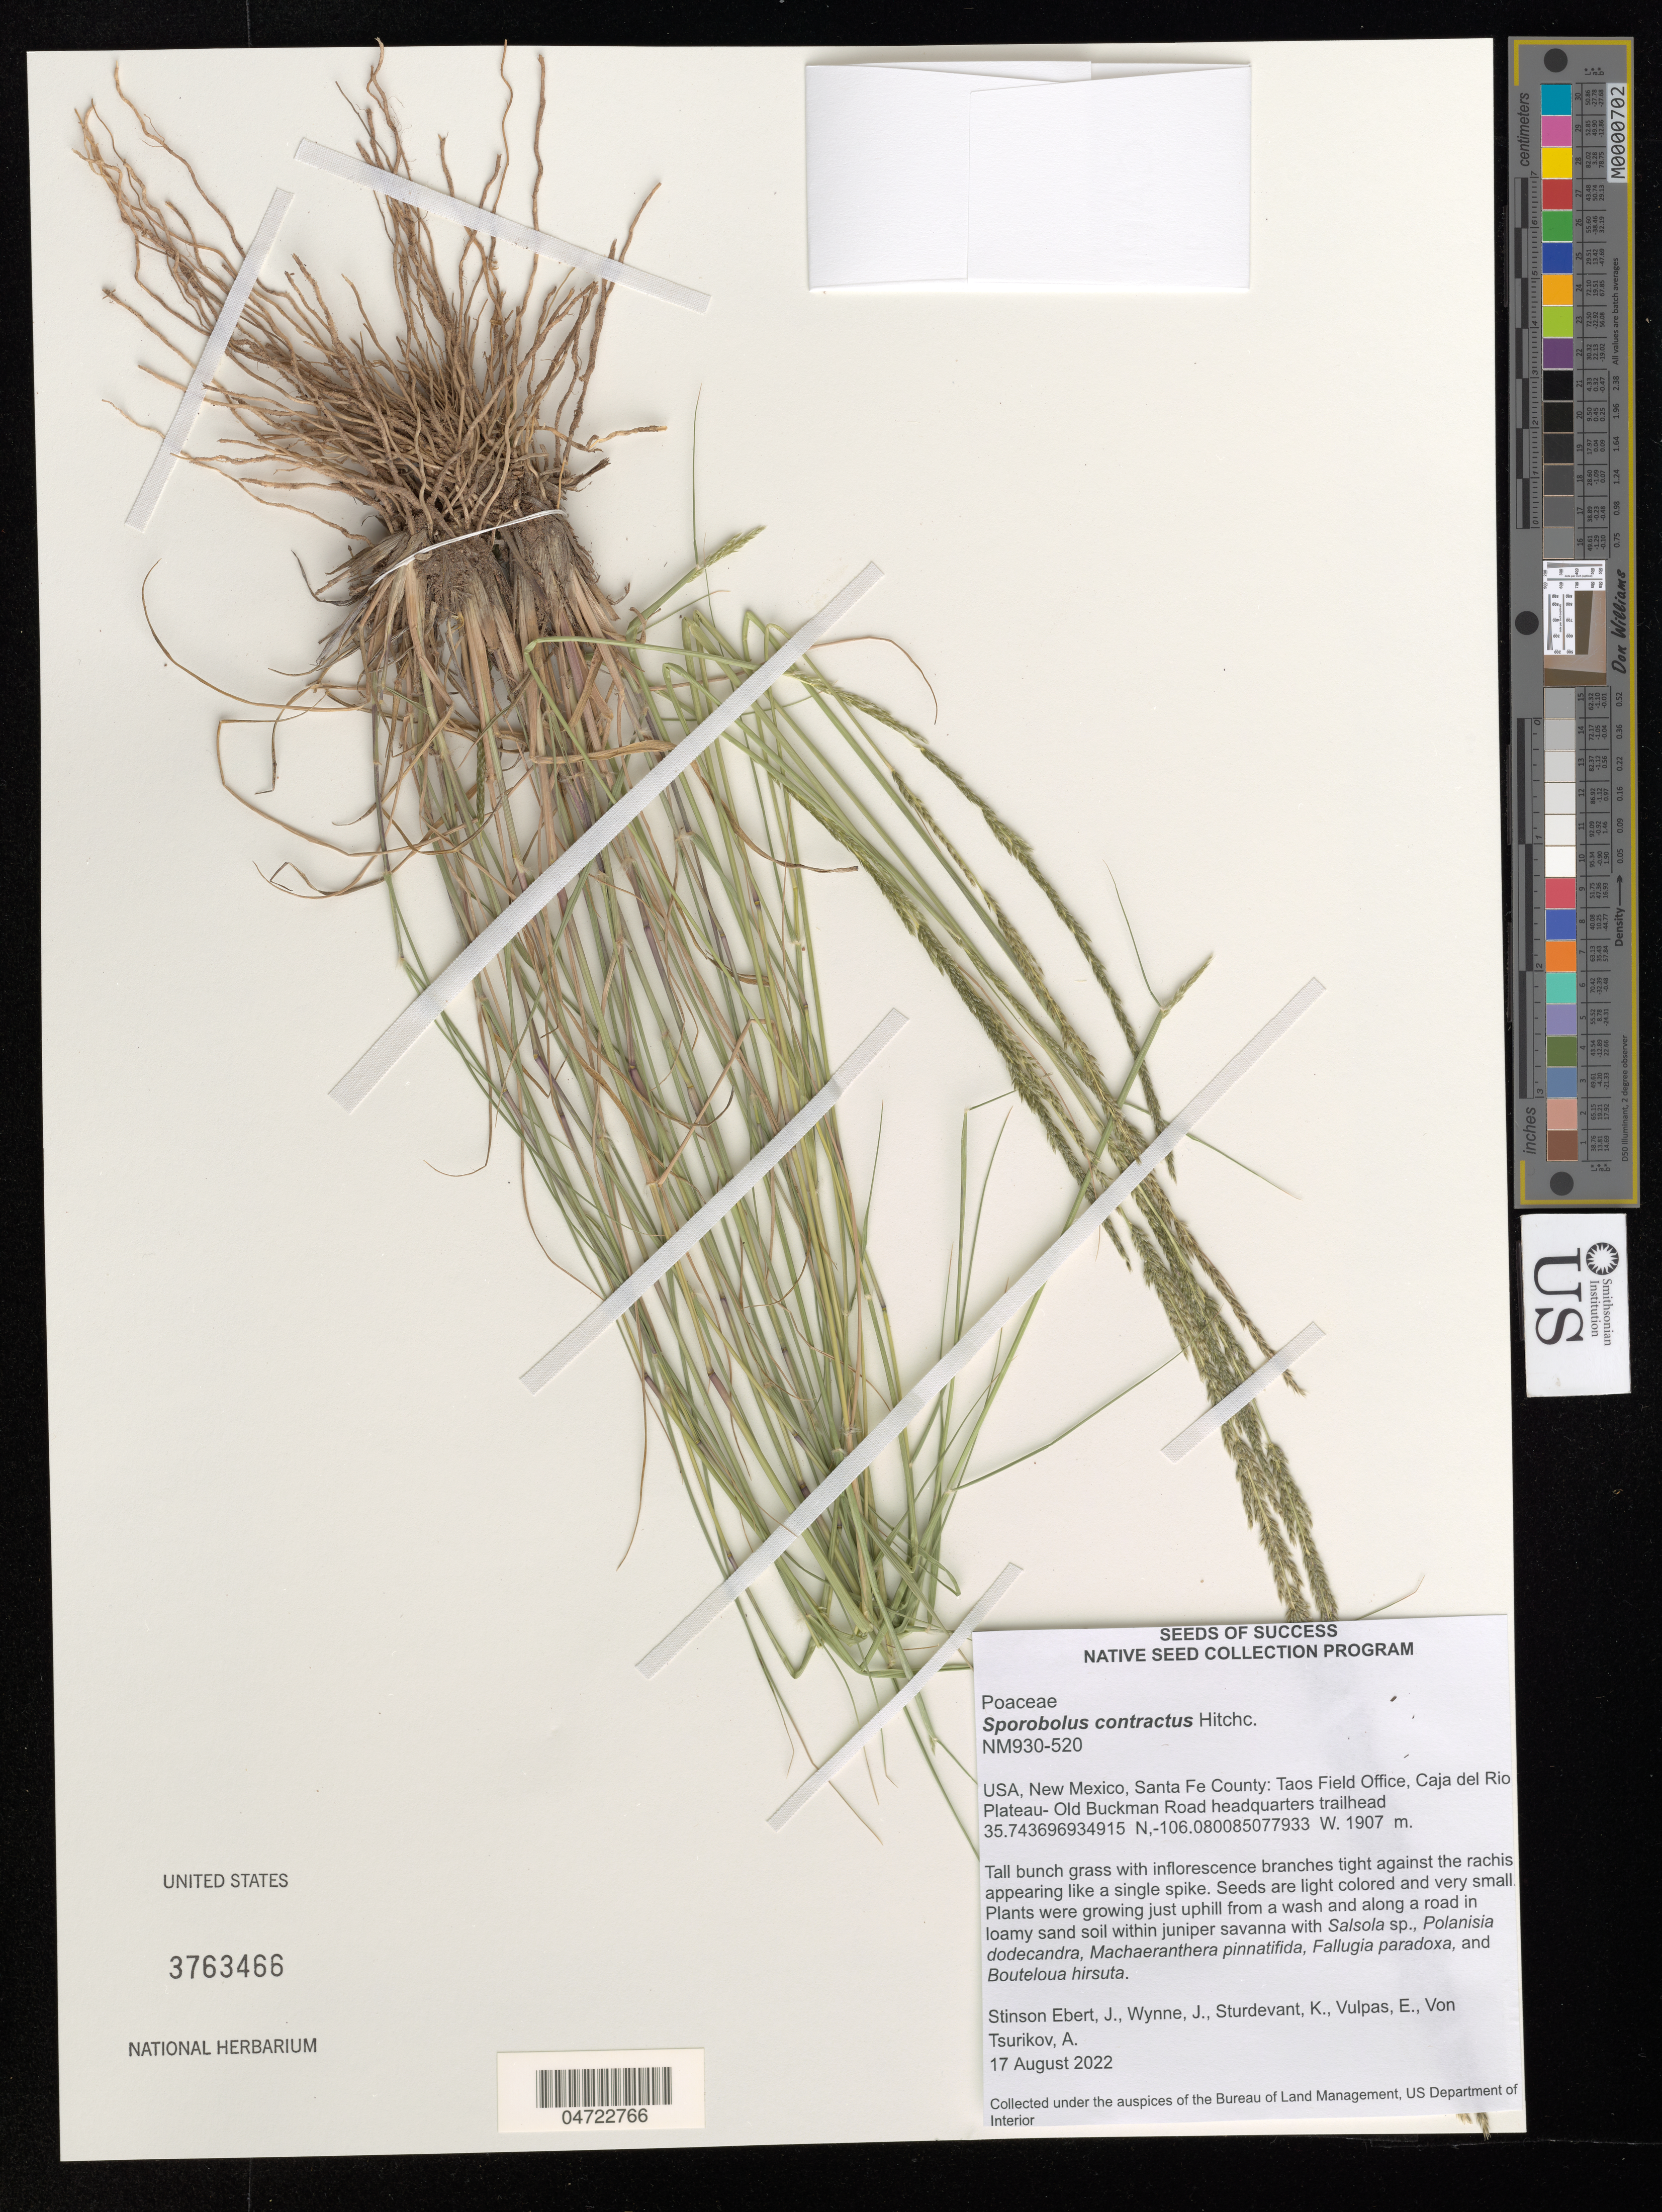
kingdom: Plantae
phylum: Tracheophyta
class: Liliopsida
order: Poales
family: Poaceae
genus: Sporobolus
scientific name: Sporobolus contractus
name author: Hitchc.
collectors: S. Ebert J., J. Wynne, K. Sturdevant, E. Vulpas & A. Von Tusrikov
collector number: NM930-520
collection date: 2022-08-17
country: United States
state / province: New Mexico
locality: Santa Fe County: Taos Field Office, Caja del Rio Plateau - Old Buckman Road headquarters trailhead.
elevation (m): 1907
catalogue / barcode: US 3763466